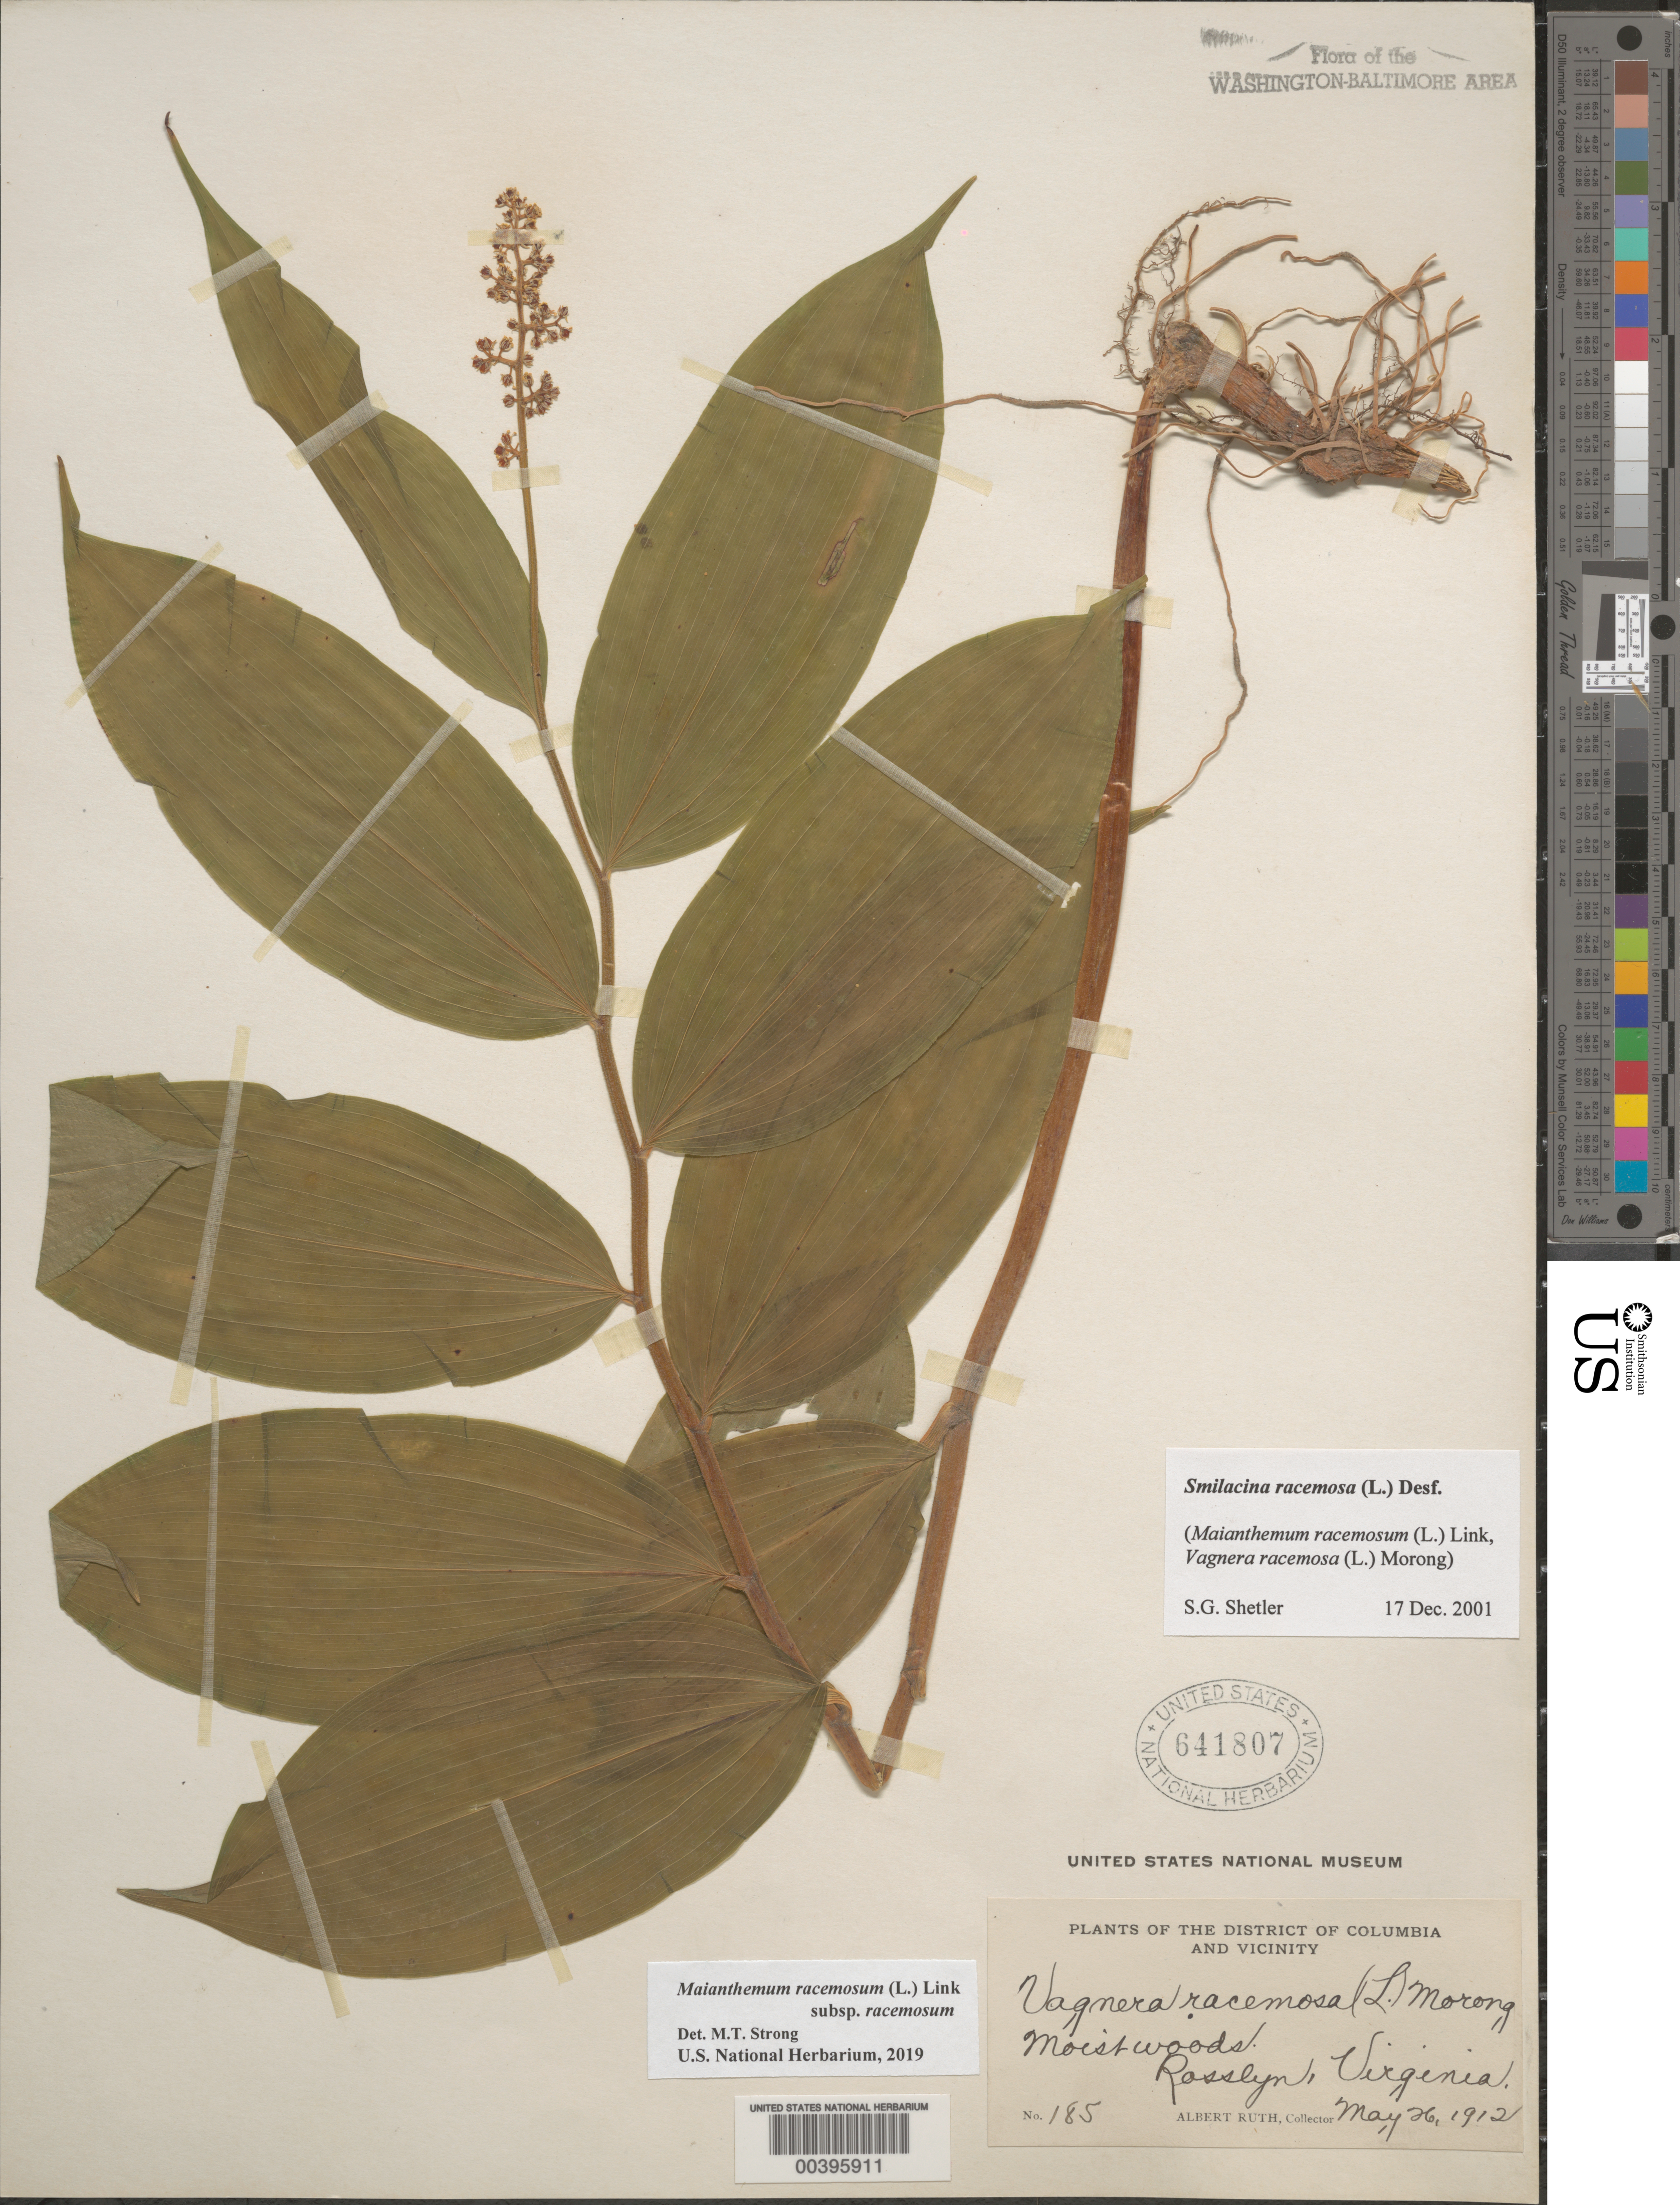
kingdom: Plantae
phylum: Tracheophyta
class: Liliopsida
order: Asparagales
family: Asparagaceae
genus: Maianthemum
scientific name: Maianthemum racemosum subsp. racemosum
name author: (L.) Link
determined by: Strong, Mark T., (BOT), Smithsonian Institution - National Museum of Natural History (UNITED STATES)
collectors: A. Ruth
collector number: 185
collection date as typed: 26 May 1912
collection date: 1912-05-26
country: United States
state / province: Virginia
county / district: Arlington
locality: Rosslyn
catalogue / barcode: US 641807